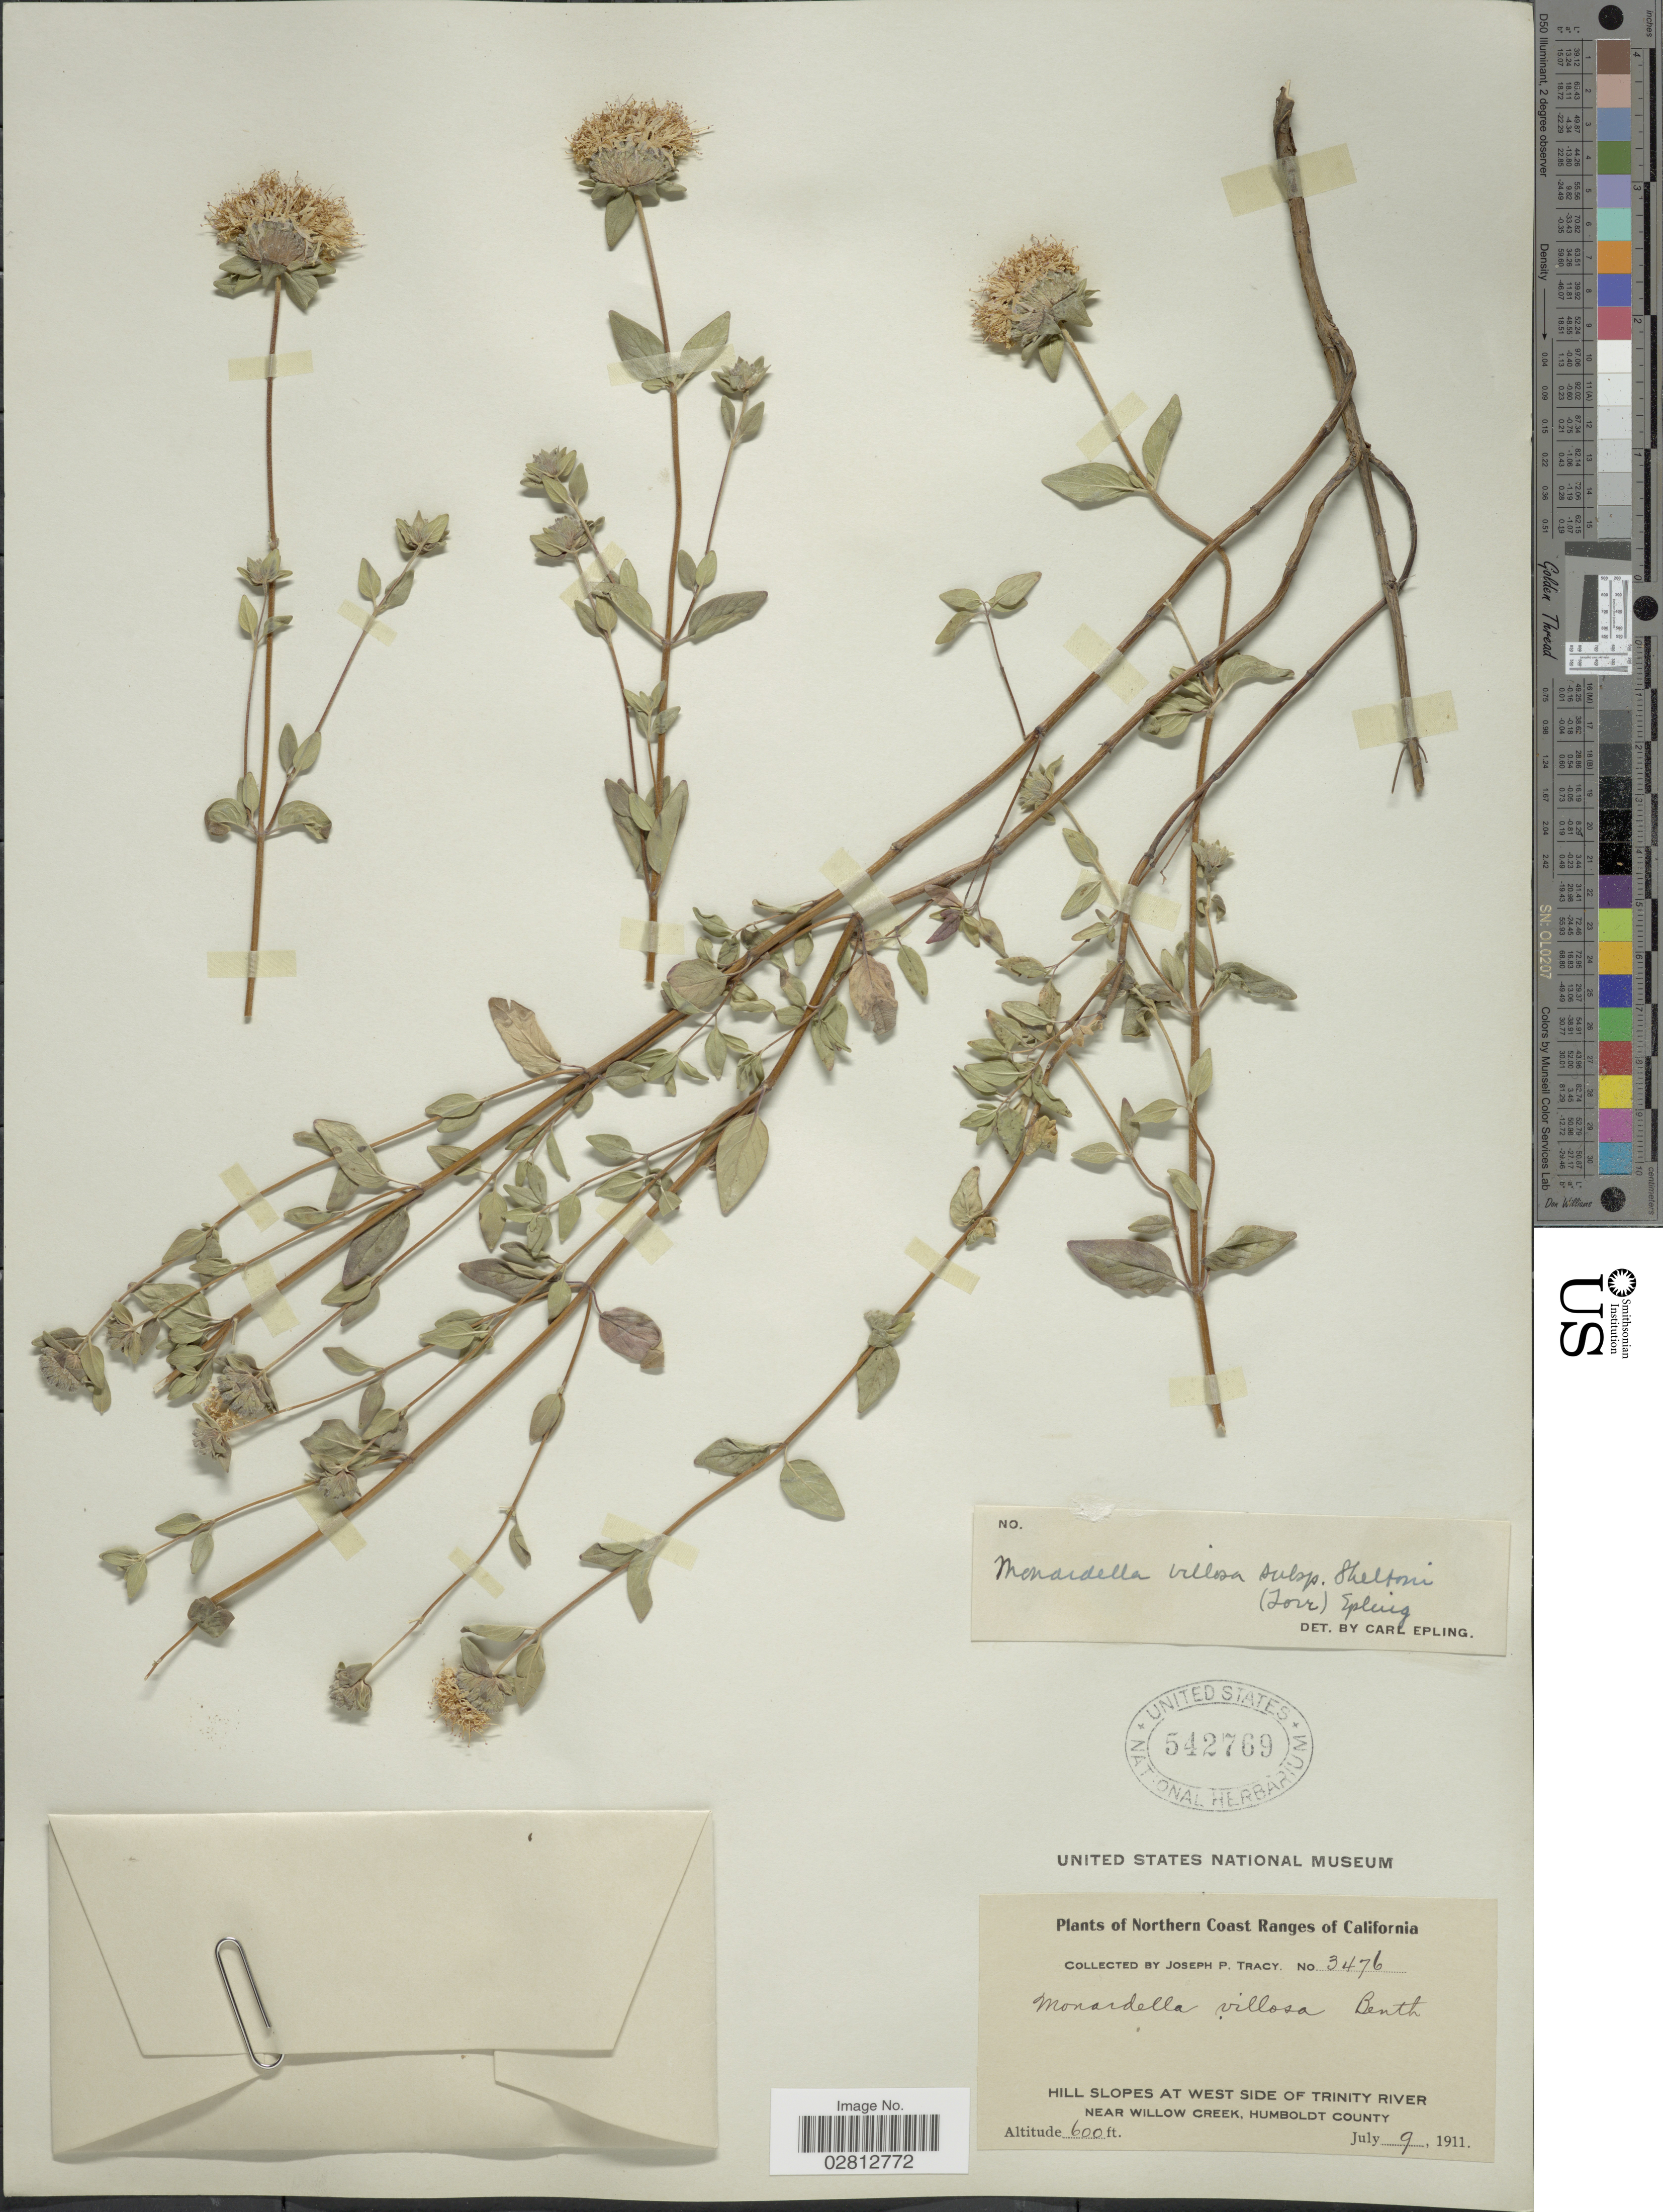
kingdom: Plantae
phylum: Tracheophyta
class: Magnoliopsida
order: Lamiales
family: Lamiaceae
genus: Monardella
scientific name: Monardella villosa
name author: Benth.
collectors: J. Tracy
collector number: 3476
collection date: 1911-07-09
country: United States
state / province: California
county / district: Humboldt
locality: Northern Coast Ranges of California, Hill slopes at west side of Trinity River near Willow Creek, Humboldt County.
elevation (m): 183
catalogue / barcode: US 542769